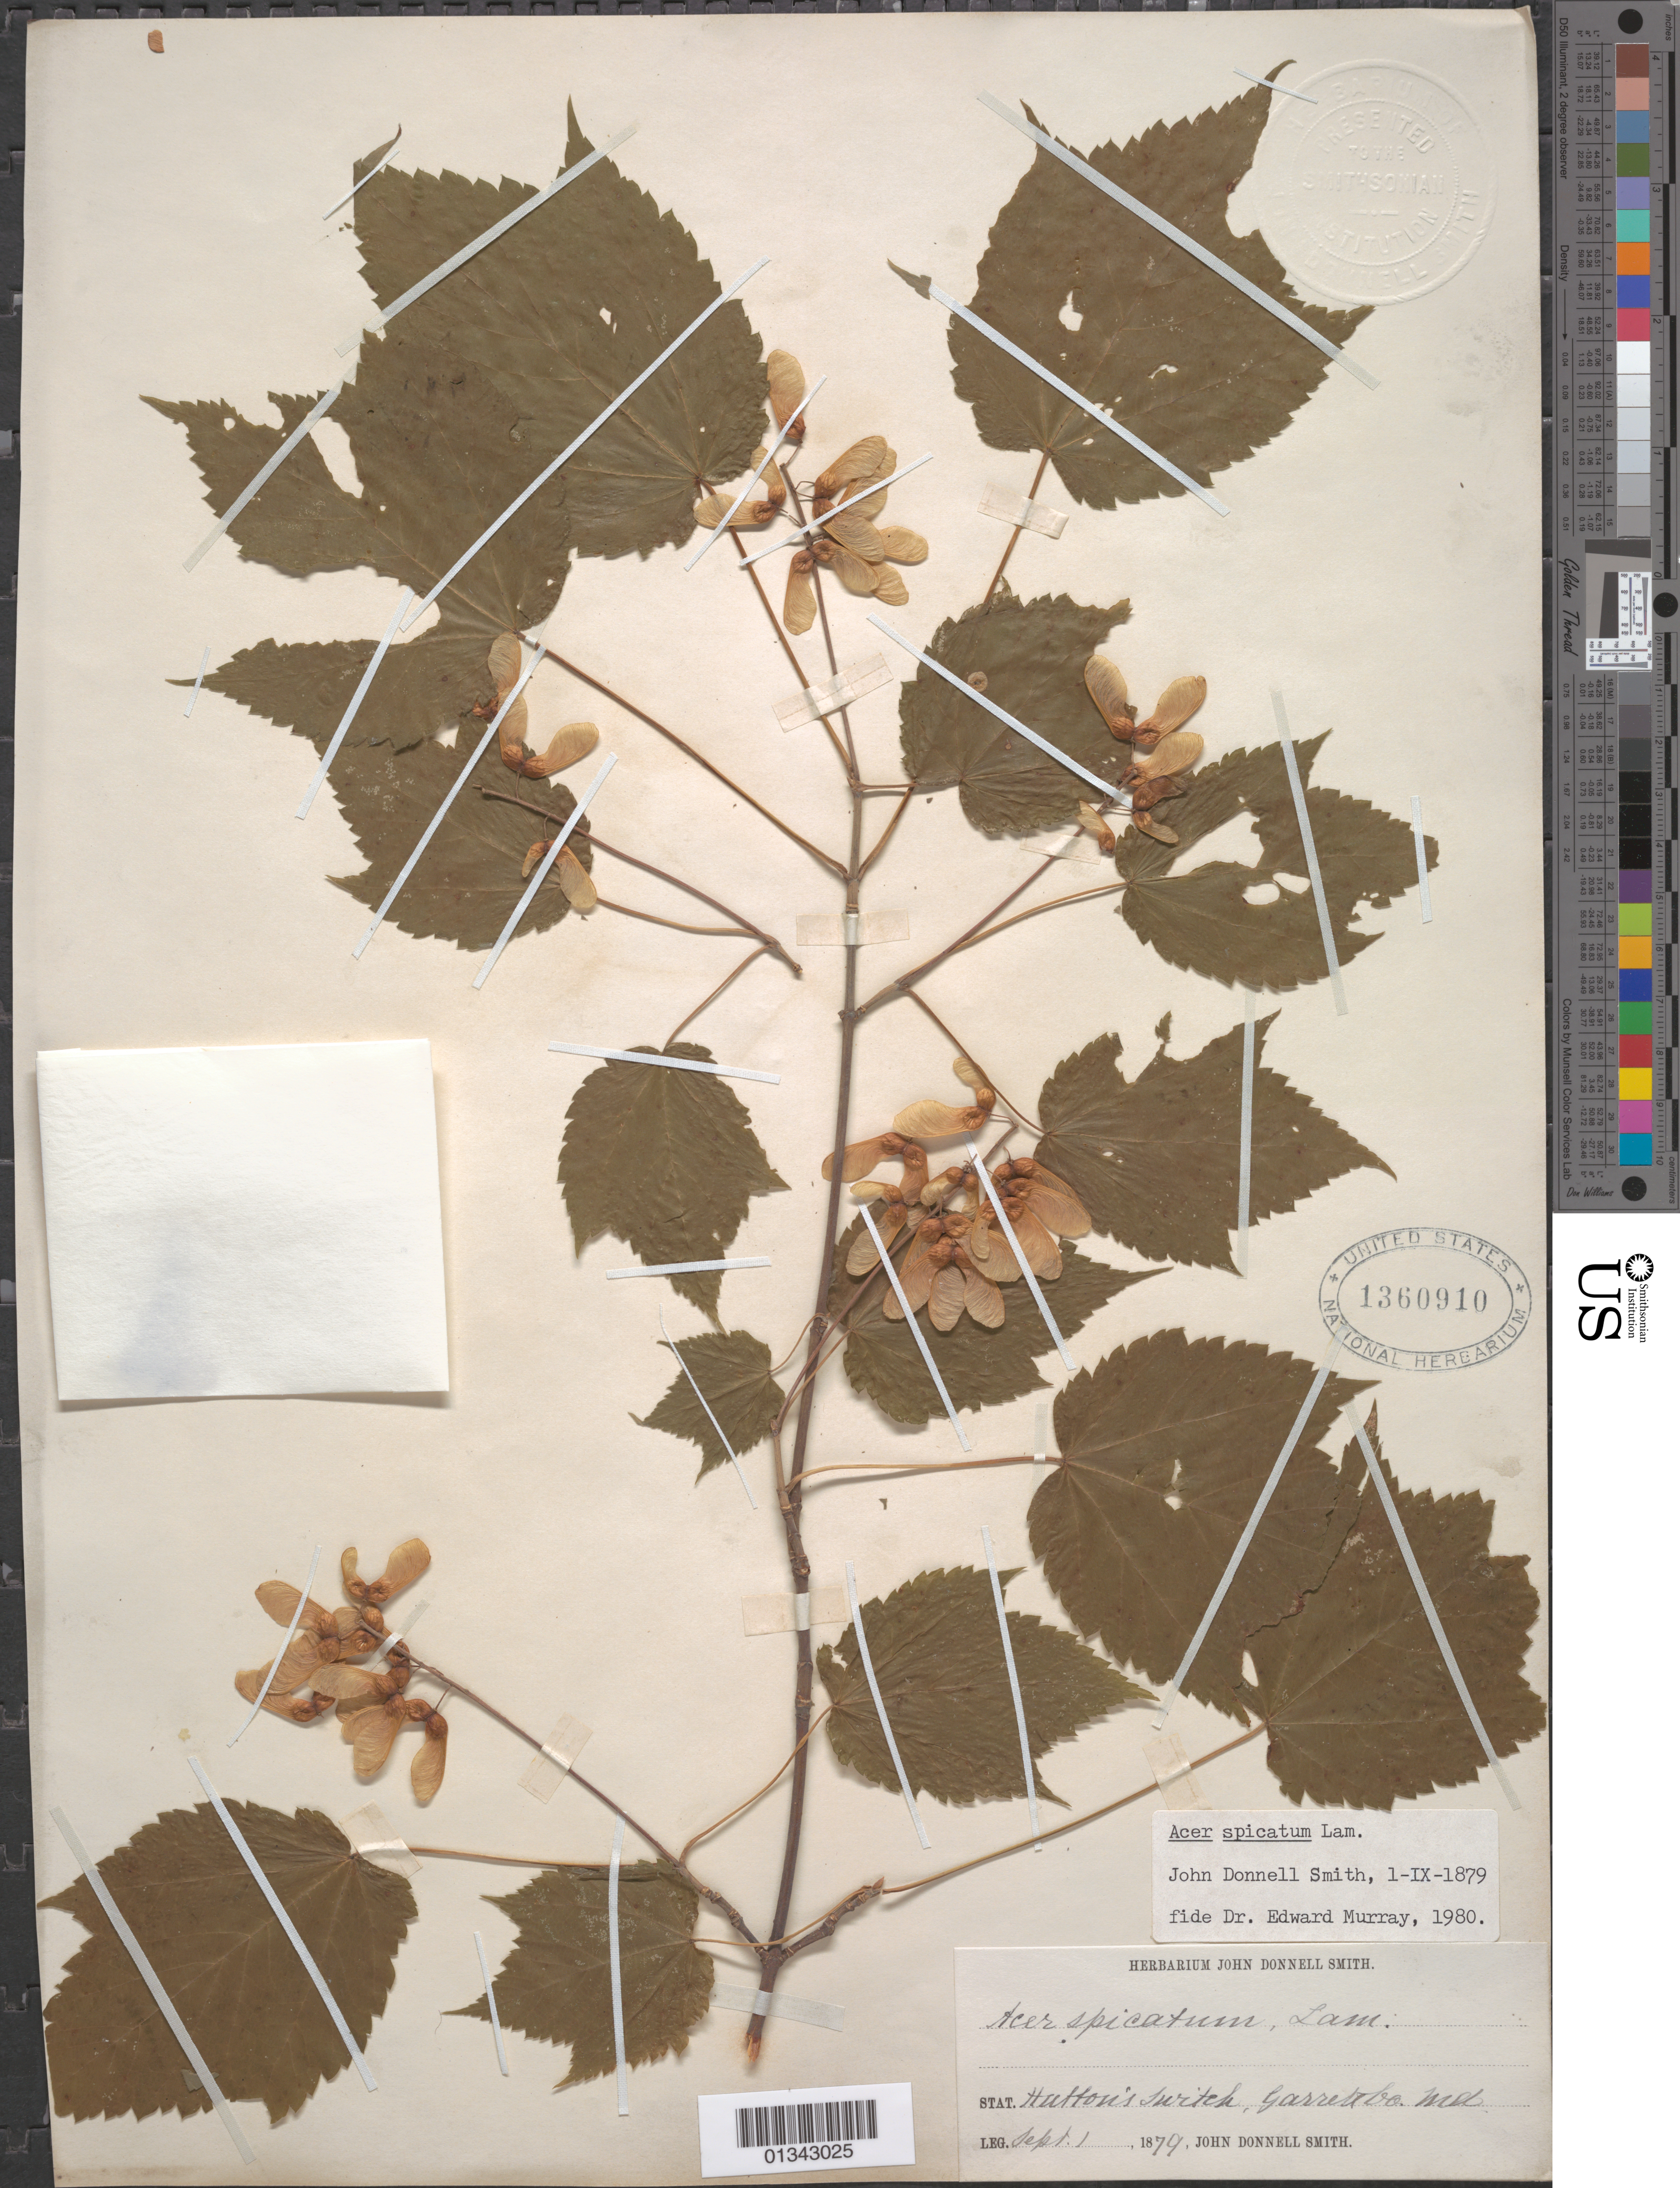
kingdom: Plantae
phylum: Tracheophyta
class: Magnoliopsida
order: Sapindales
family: Sapindaceae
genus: Acer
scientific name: Acer spicatum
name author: Lam.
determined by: Murray, Edward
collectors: J. Smith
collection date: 1879-09-01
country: United States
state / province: Maryland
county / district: Garrett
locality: Garrett County, Hutton's Switch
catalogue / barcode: US 1360910